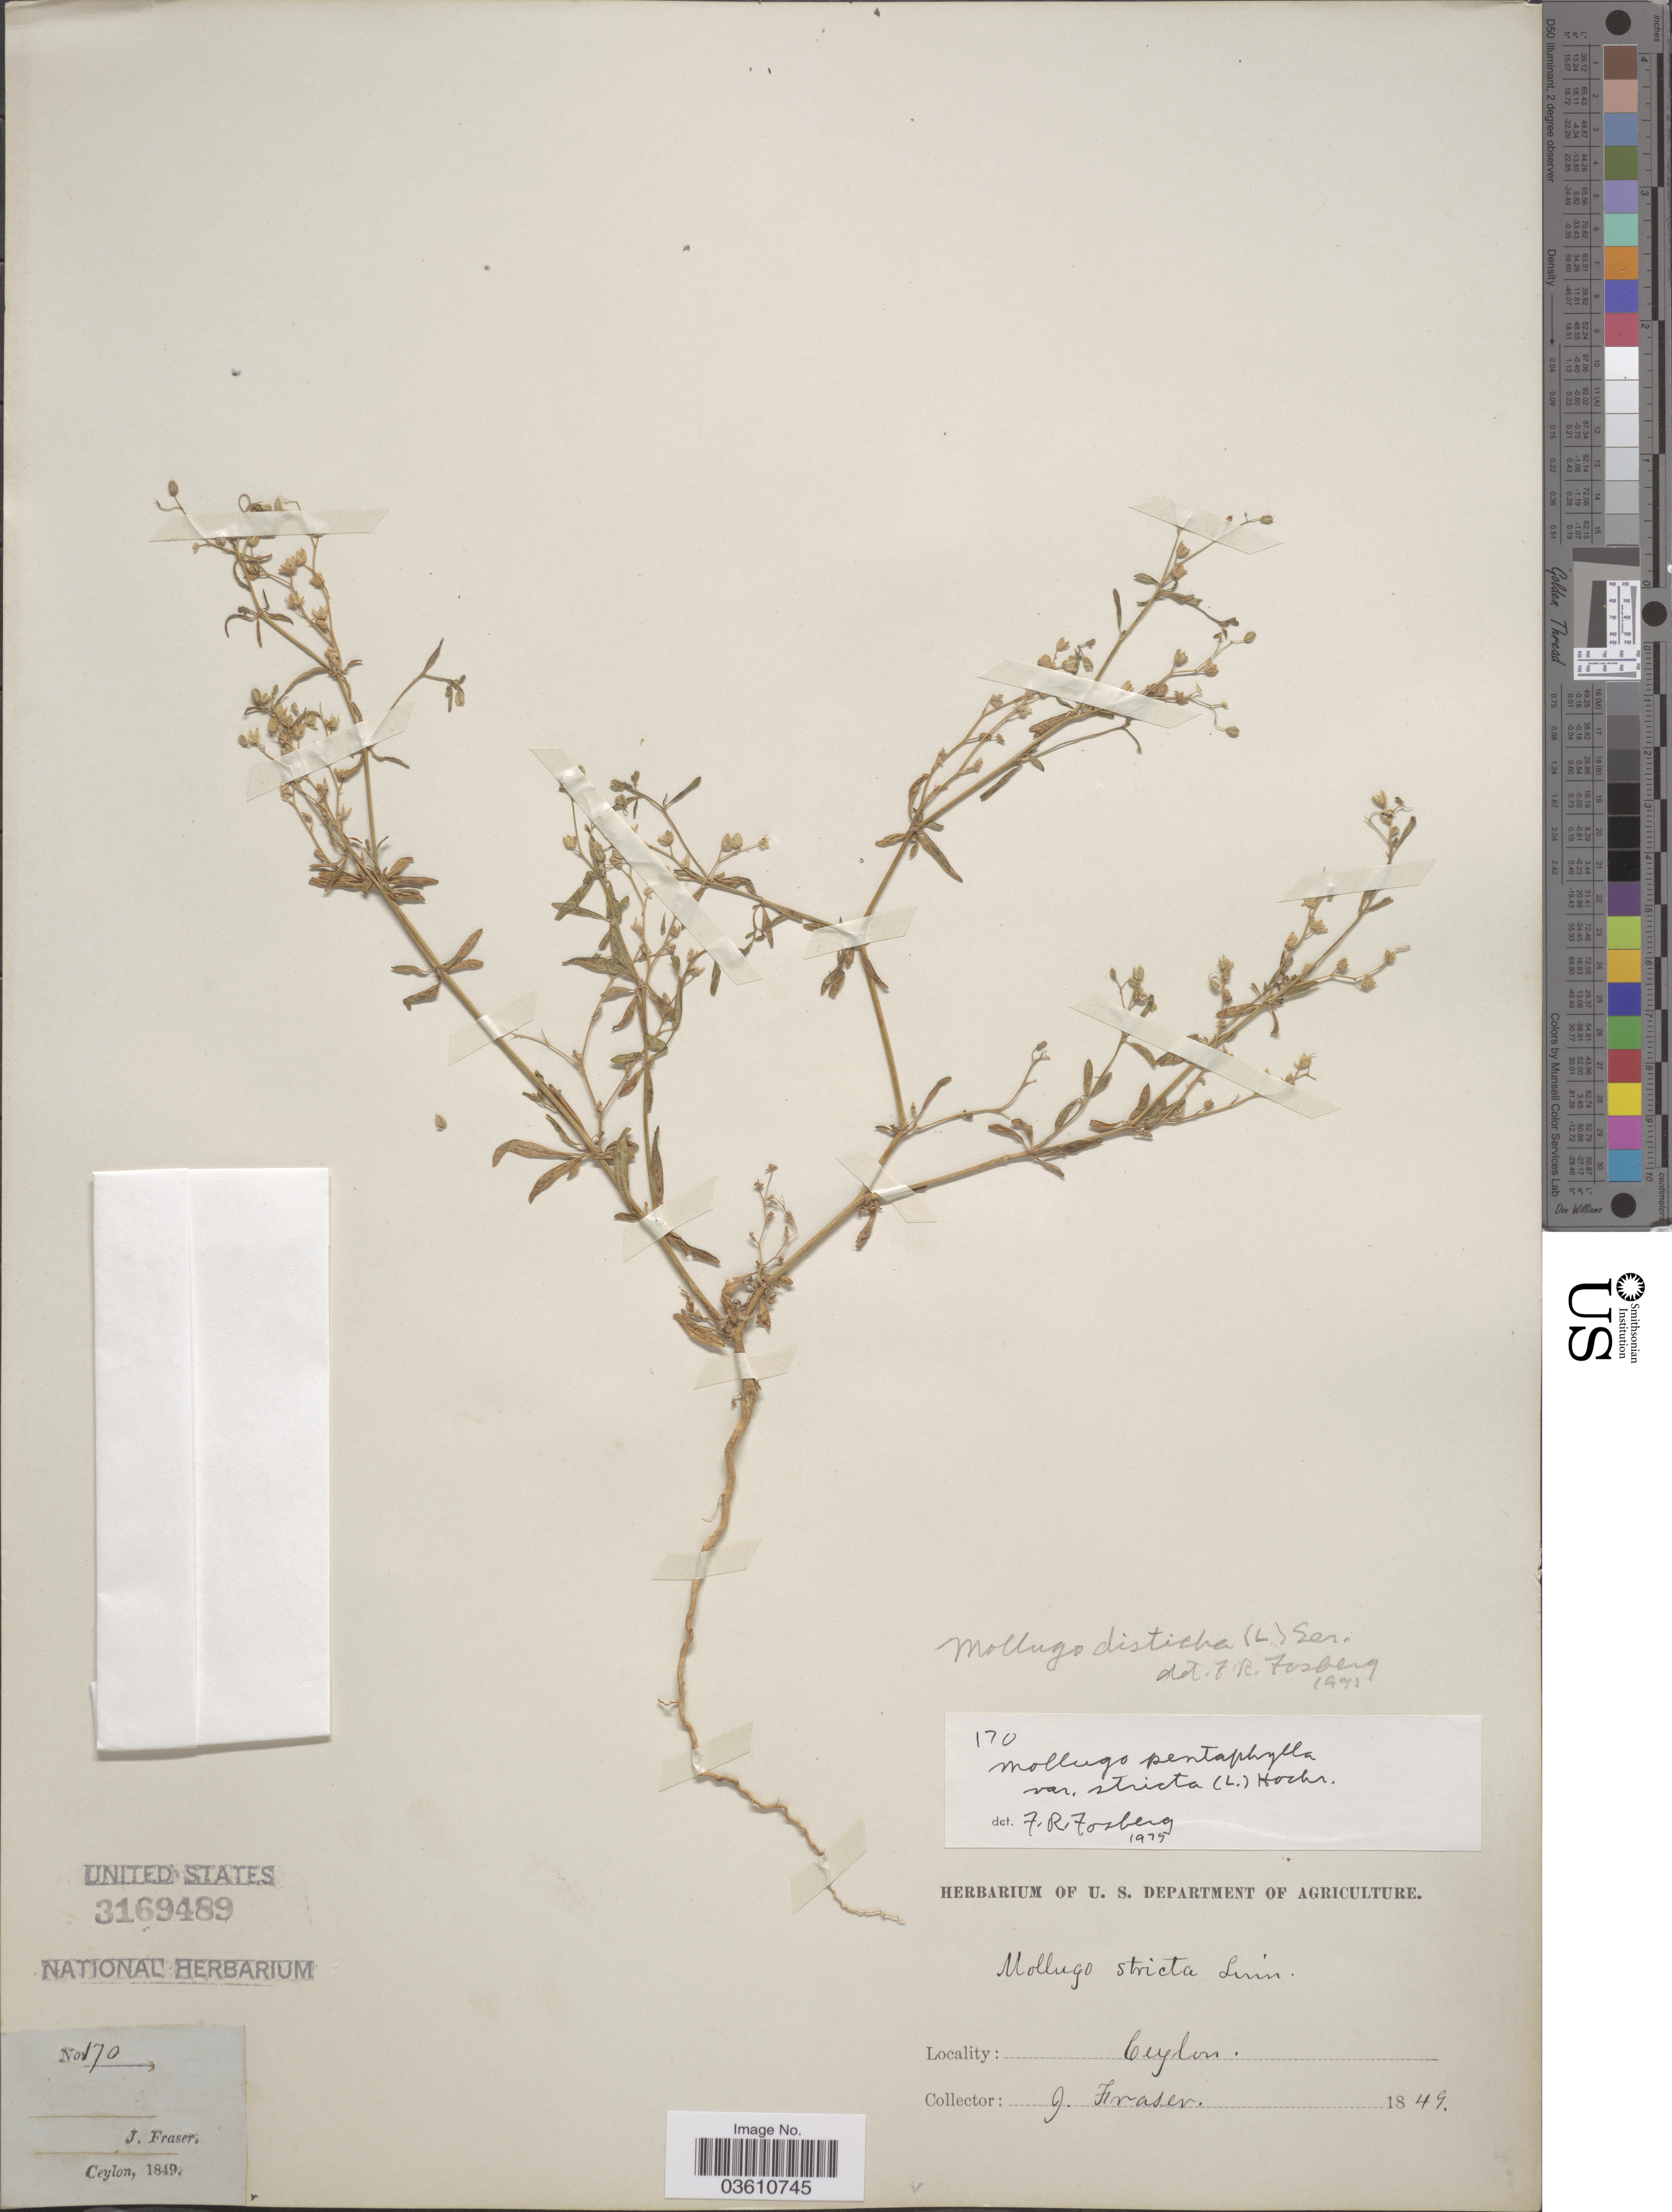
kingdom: Plantae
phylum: Tracheophyta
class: Magnoliopsida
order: Caryophyllales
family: Molluginaceae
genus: Mollugo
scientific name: Mollugo disticha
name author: Ser.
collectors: J. Fraser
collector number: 170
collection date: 1849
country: Sri Lanka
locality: Ceylon.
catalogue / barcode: US 3169489